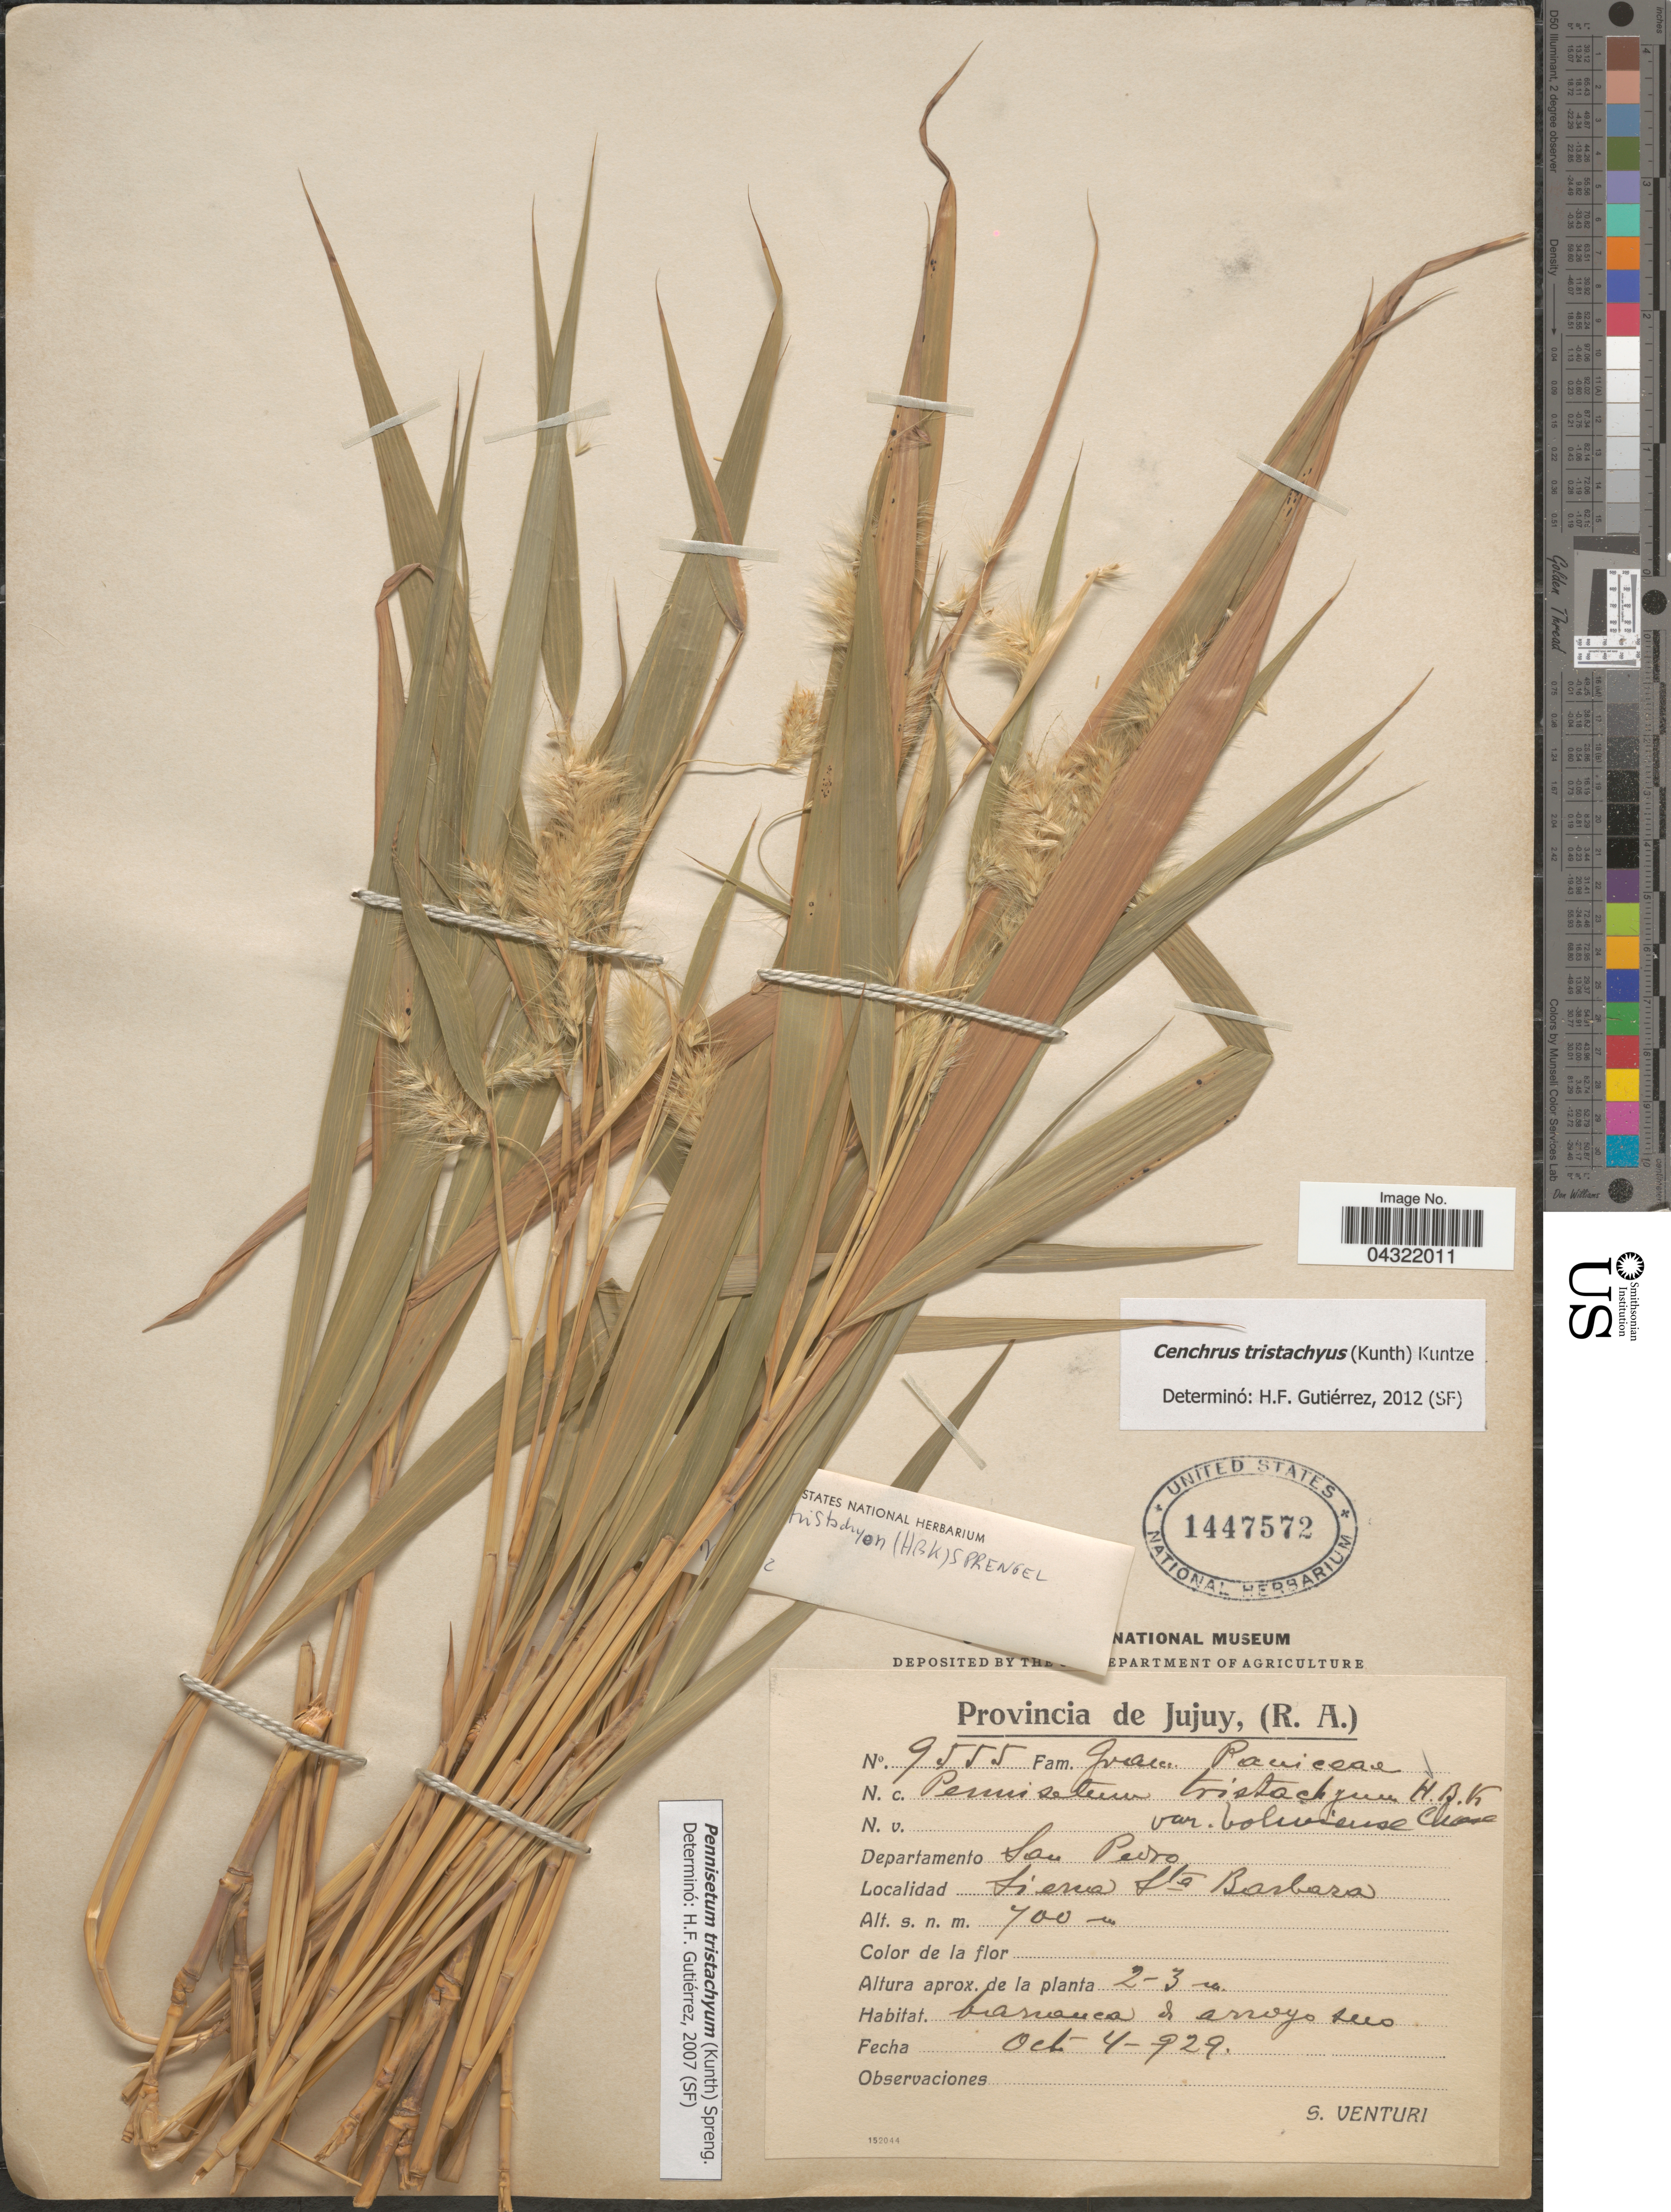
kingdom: Plantae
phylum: Tracheophyta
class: Liliopsida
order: Poales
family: Poaceae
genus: Cenchrus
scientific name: Cenchrus tristachyus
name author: (Kunth) Kuntze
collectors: S. Venturi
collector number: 9555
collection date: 1929-10-04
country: Argentina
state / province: Jujuy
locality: Departamento San Pedro. Sierra Sta Barbara.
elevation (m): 700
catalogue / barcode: US 1447572